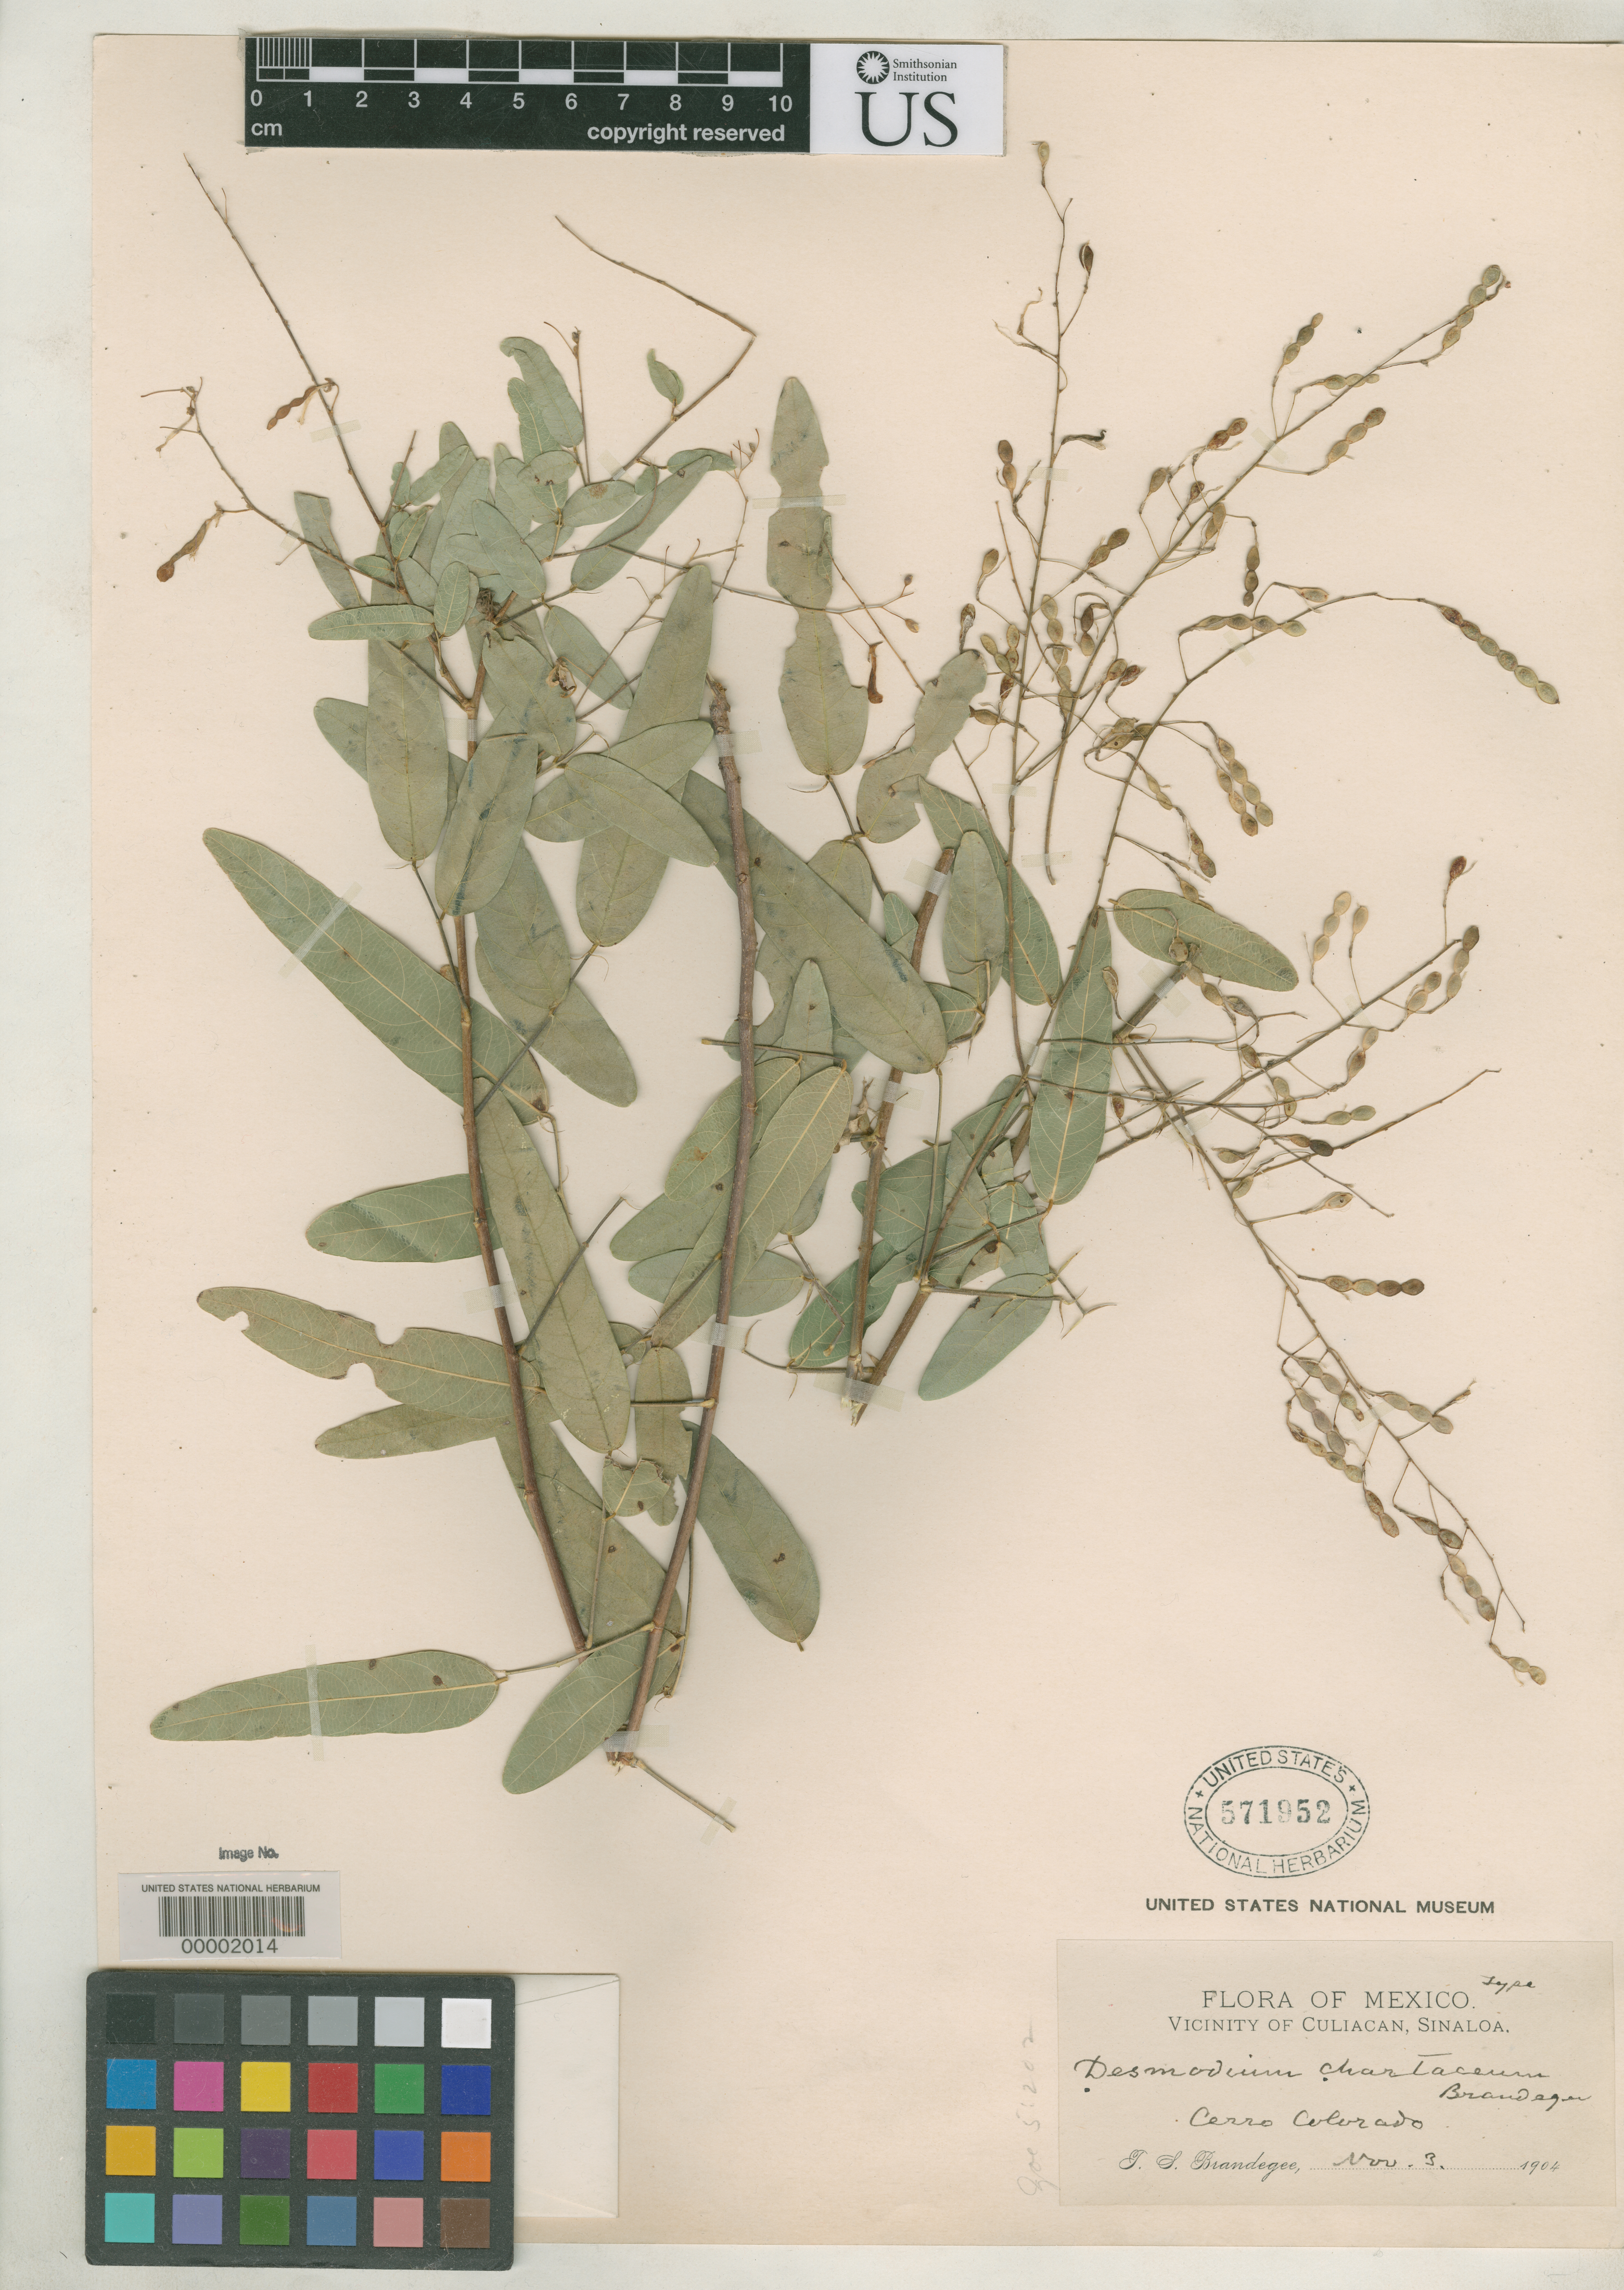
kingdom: Plantae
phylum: Tracheophyta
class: Magnoliopsida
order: Fabales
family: Fabaceae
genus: Desmodium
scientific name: Desmodium chartaceum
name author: Brandegee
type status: Type Collection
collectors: T. S. Brandegee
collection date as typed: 03 Nov 1904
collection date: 1904-11-03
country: Mexico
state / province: Sinaloa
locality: Cerro Colorado.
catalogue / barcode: US 571952